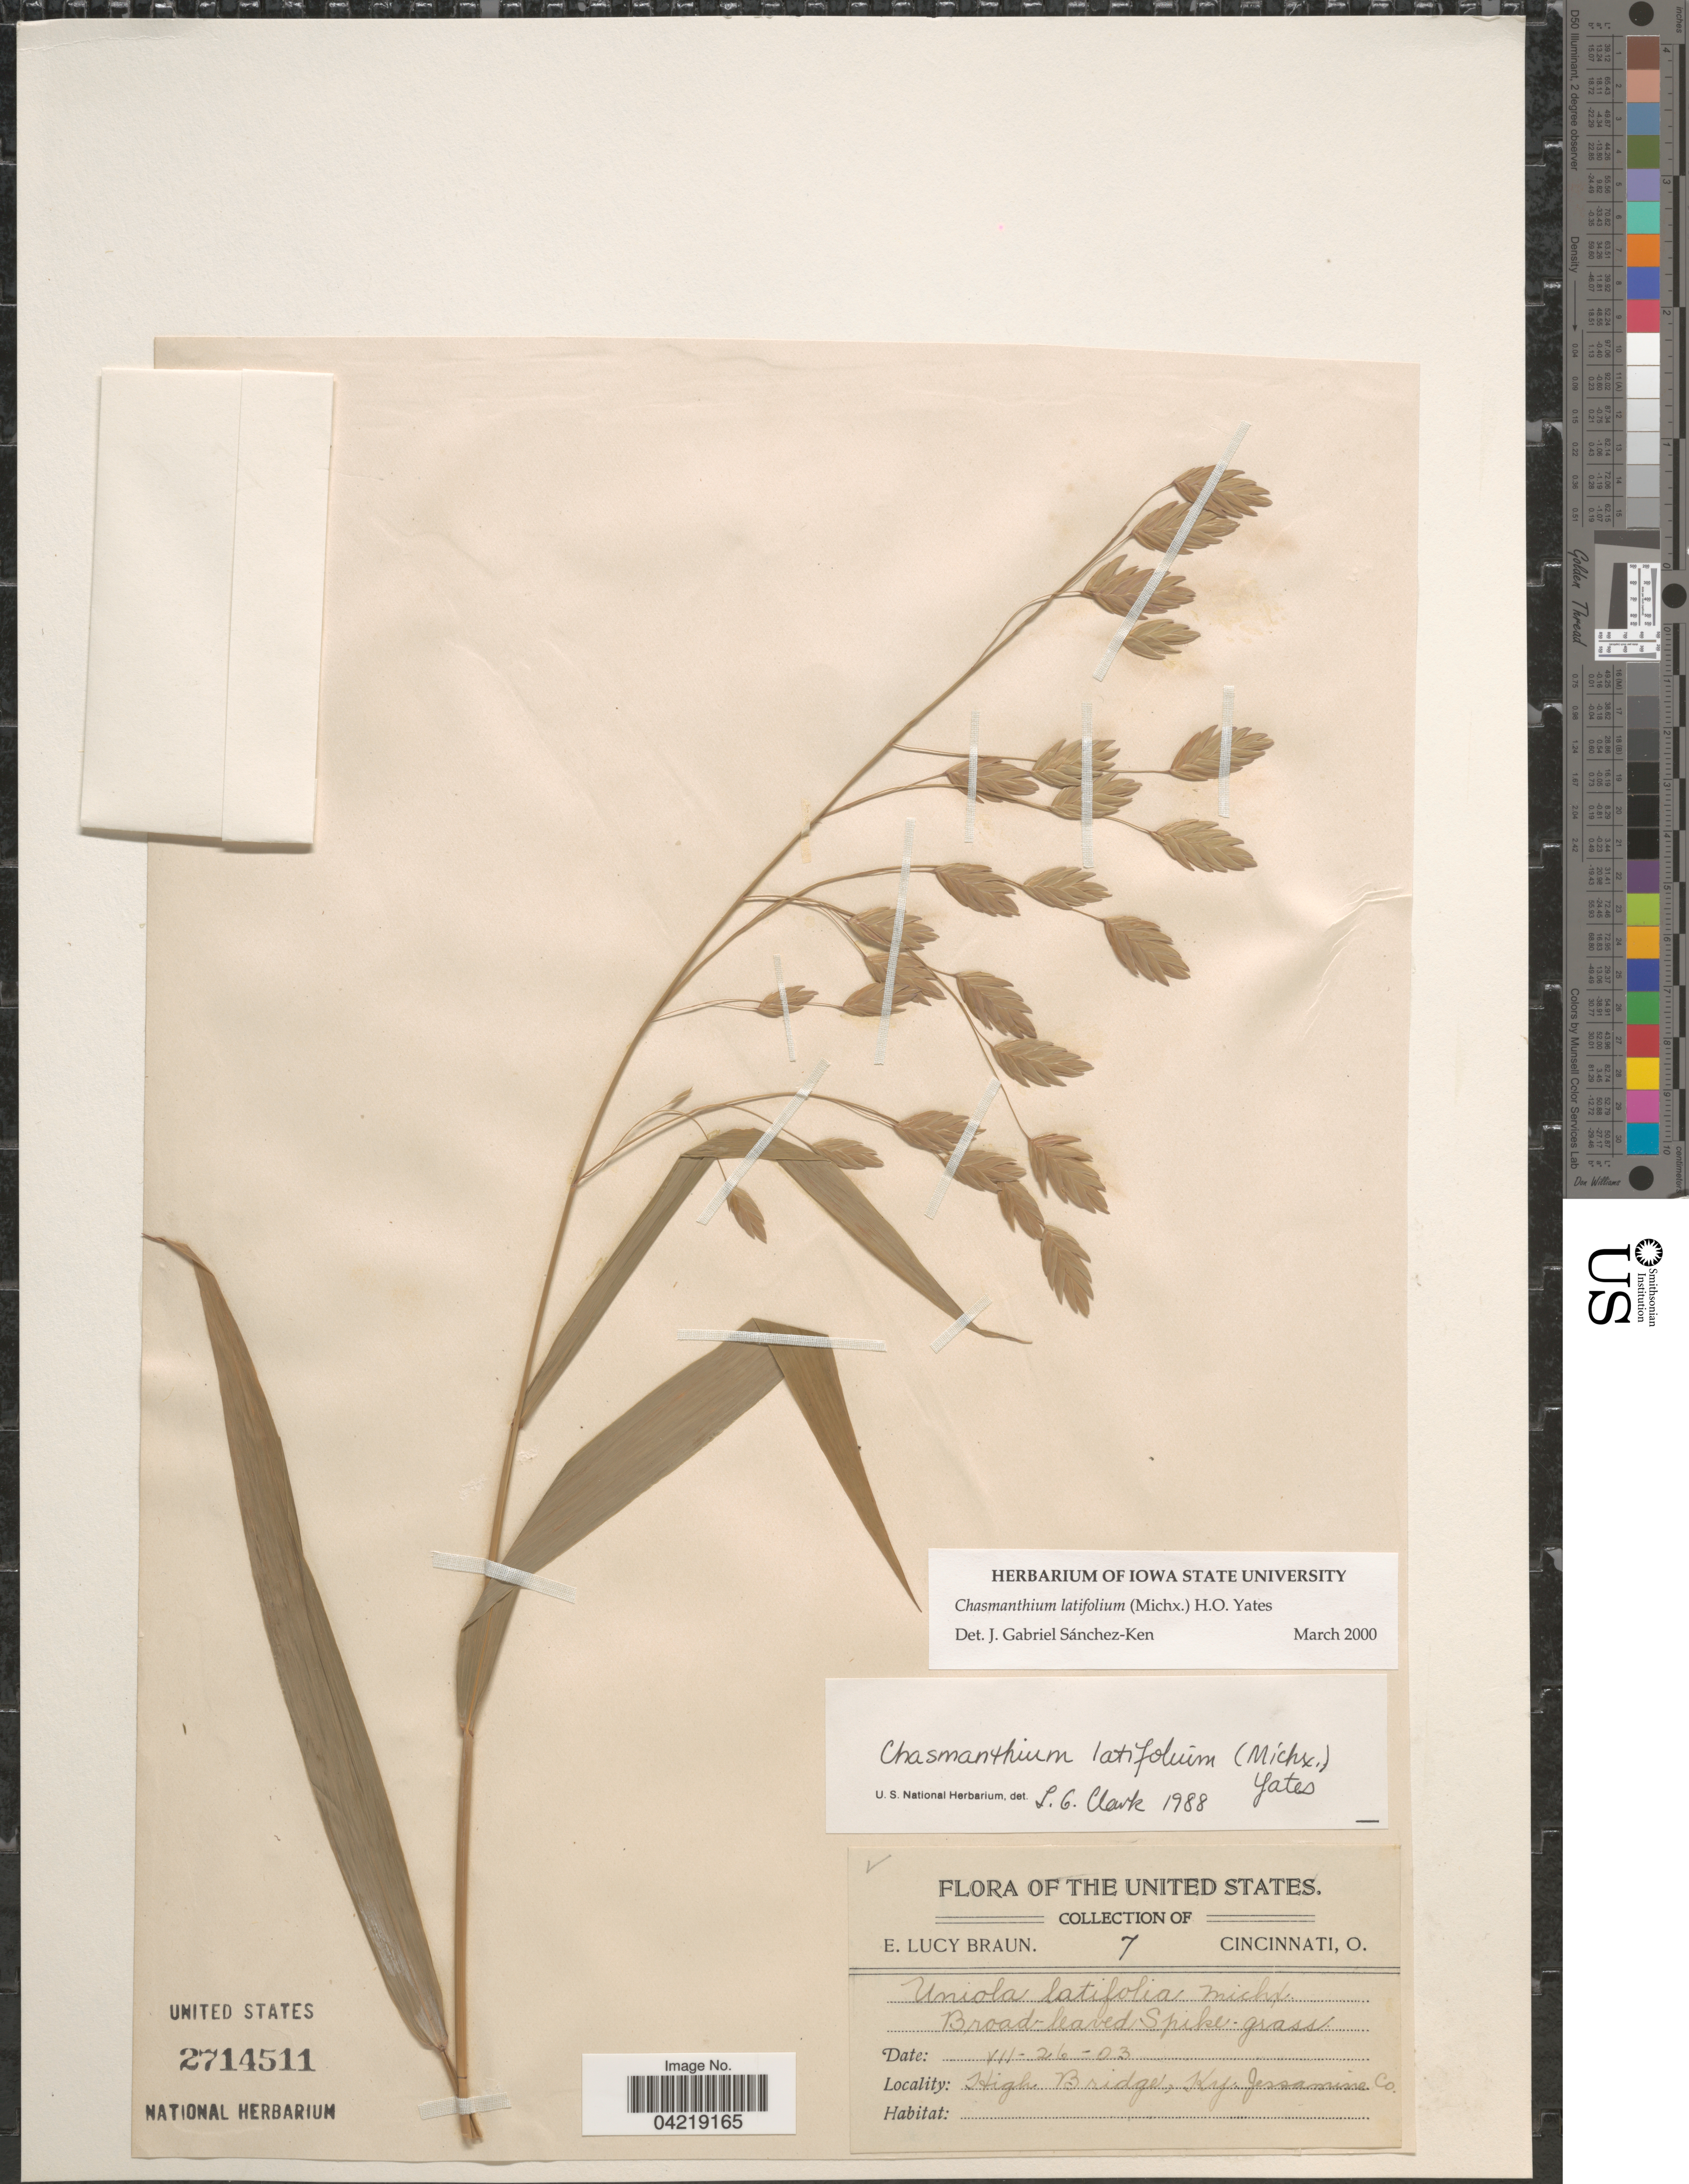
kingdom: Plantae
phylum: Tracheophyta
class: Liliopsida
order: Poales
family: Poaceae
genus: Chasmanthium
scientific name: Chasmanthium latifolium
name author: (Michx.) H.O. Yates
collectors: E. L. Braun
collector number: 7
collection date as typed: Transcribed d/m/y: 26/7/3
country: United States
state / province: Kentucky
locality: High Bridge, Ky. Jessamine Co.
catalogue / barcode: US 2714511